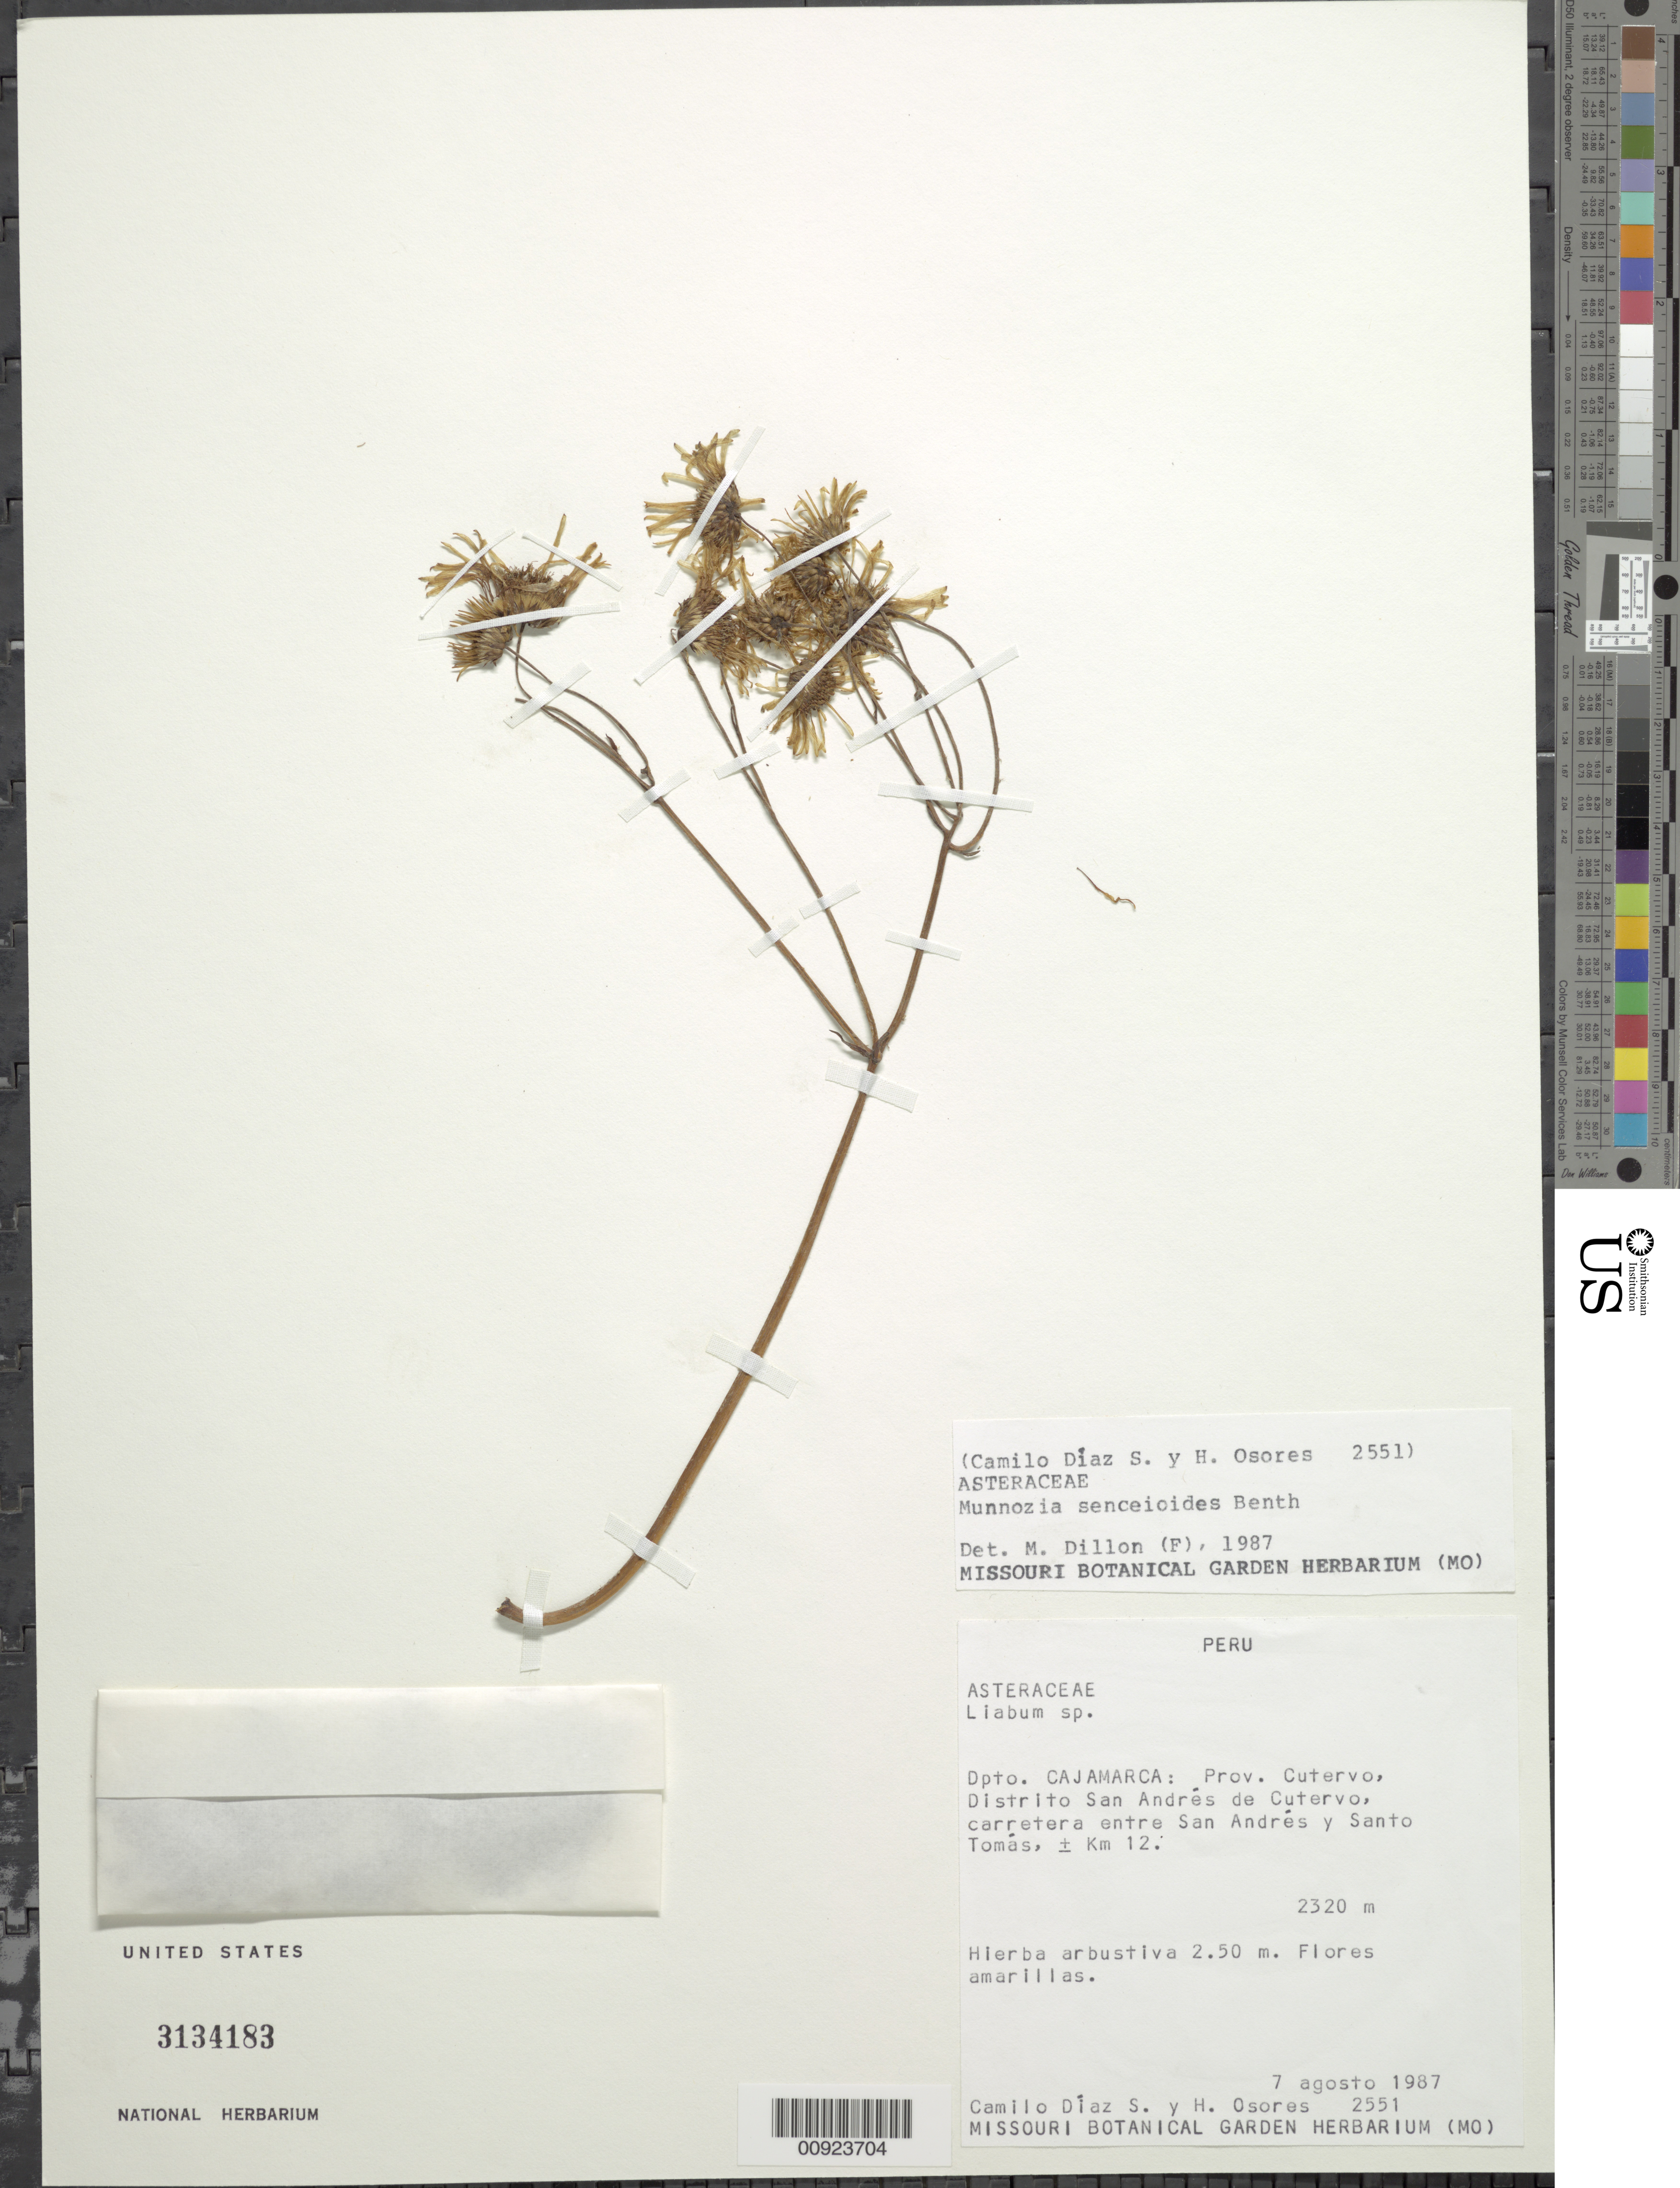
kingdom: Plantae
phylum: Tracheophyta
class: Magnoliopsida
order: Asterales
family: Asteraceae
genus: Munnozia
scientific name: Munnozia senecionidis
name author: Benth.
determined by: Dillon, M. O.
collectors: C. Díaz S. & H. Osores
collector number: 2551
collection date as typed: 7 August 1987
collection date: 1987-08-07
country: Peru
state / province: Cajamarca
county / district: Cutervo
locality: Dist. San Andrés de Cutervo, carretera entre San Andres y Santa Tomás, +- km 12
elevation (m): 2320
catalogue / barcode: US 3134183